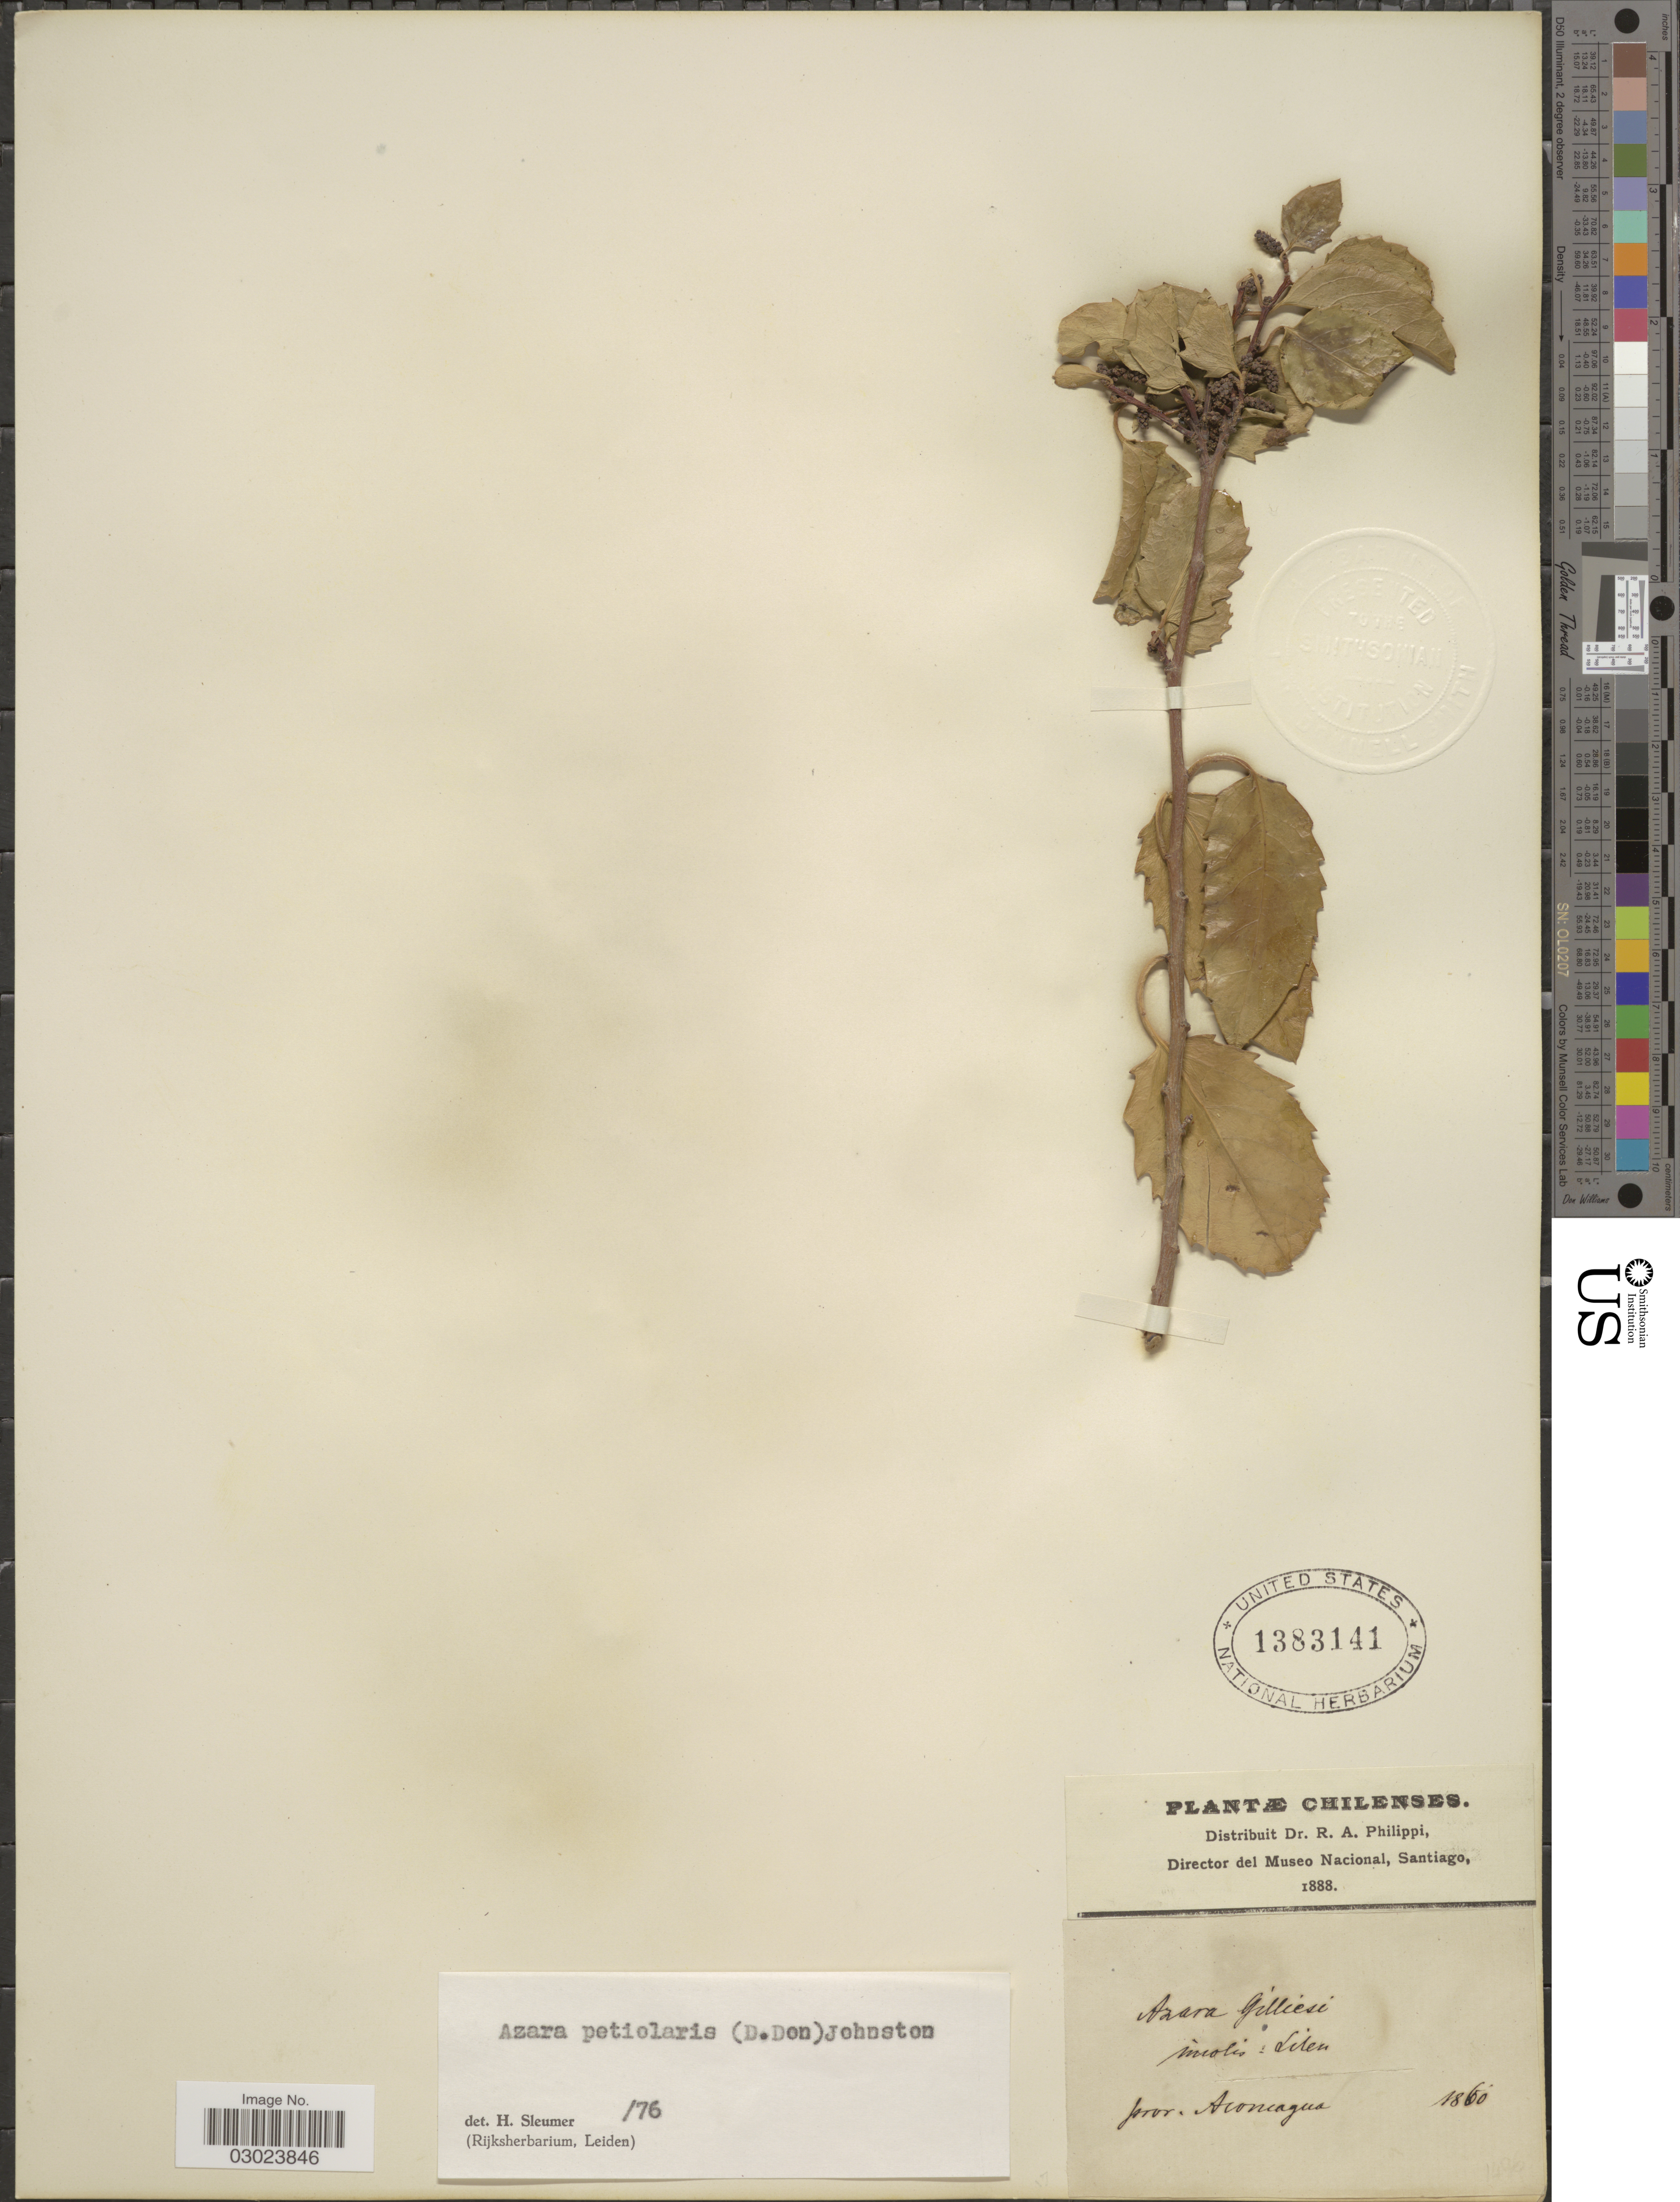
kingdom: Plantae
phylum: Tracheophyta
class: Magnoliopsida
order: Malpighiales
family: Salicaceae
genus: Azara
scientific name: Azara petiolaris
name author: (D. Don) I.M. Johnst.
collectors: R. A. Philippi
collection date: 1860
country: Chile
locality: Prov. Aconcagua.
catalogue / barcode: US 1383141